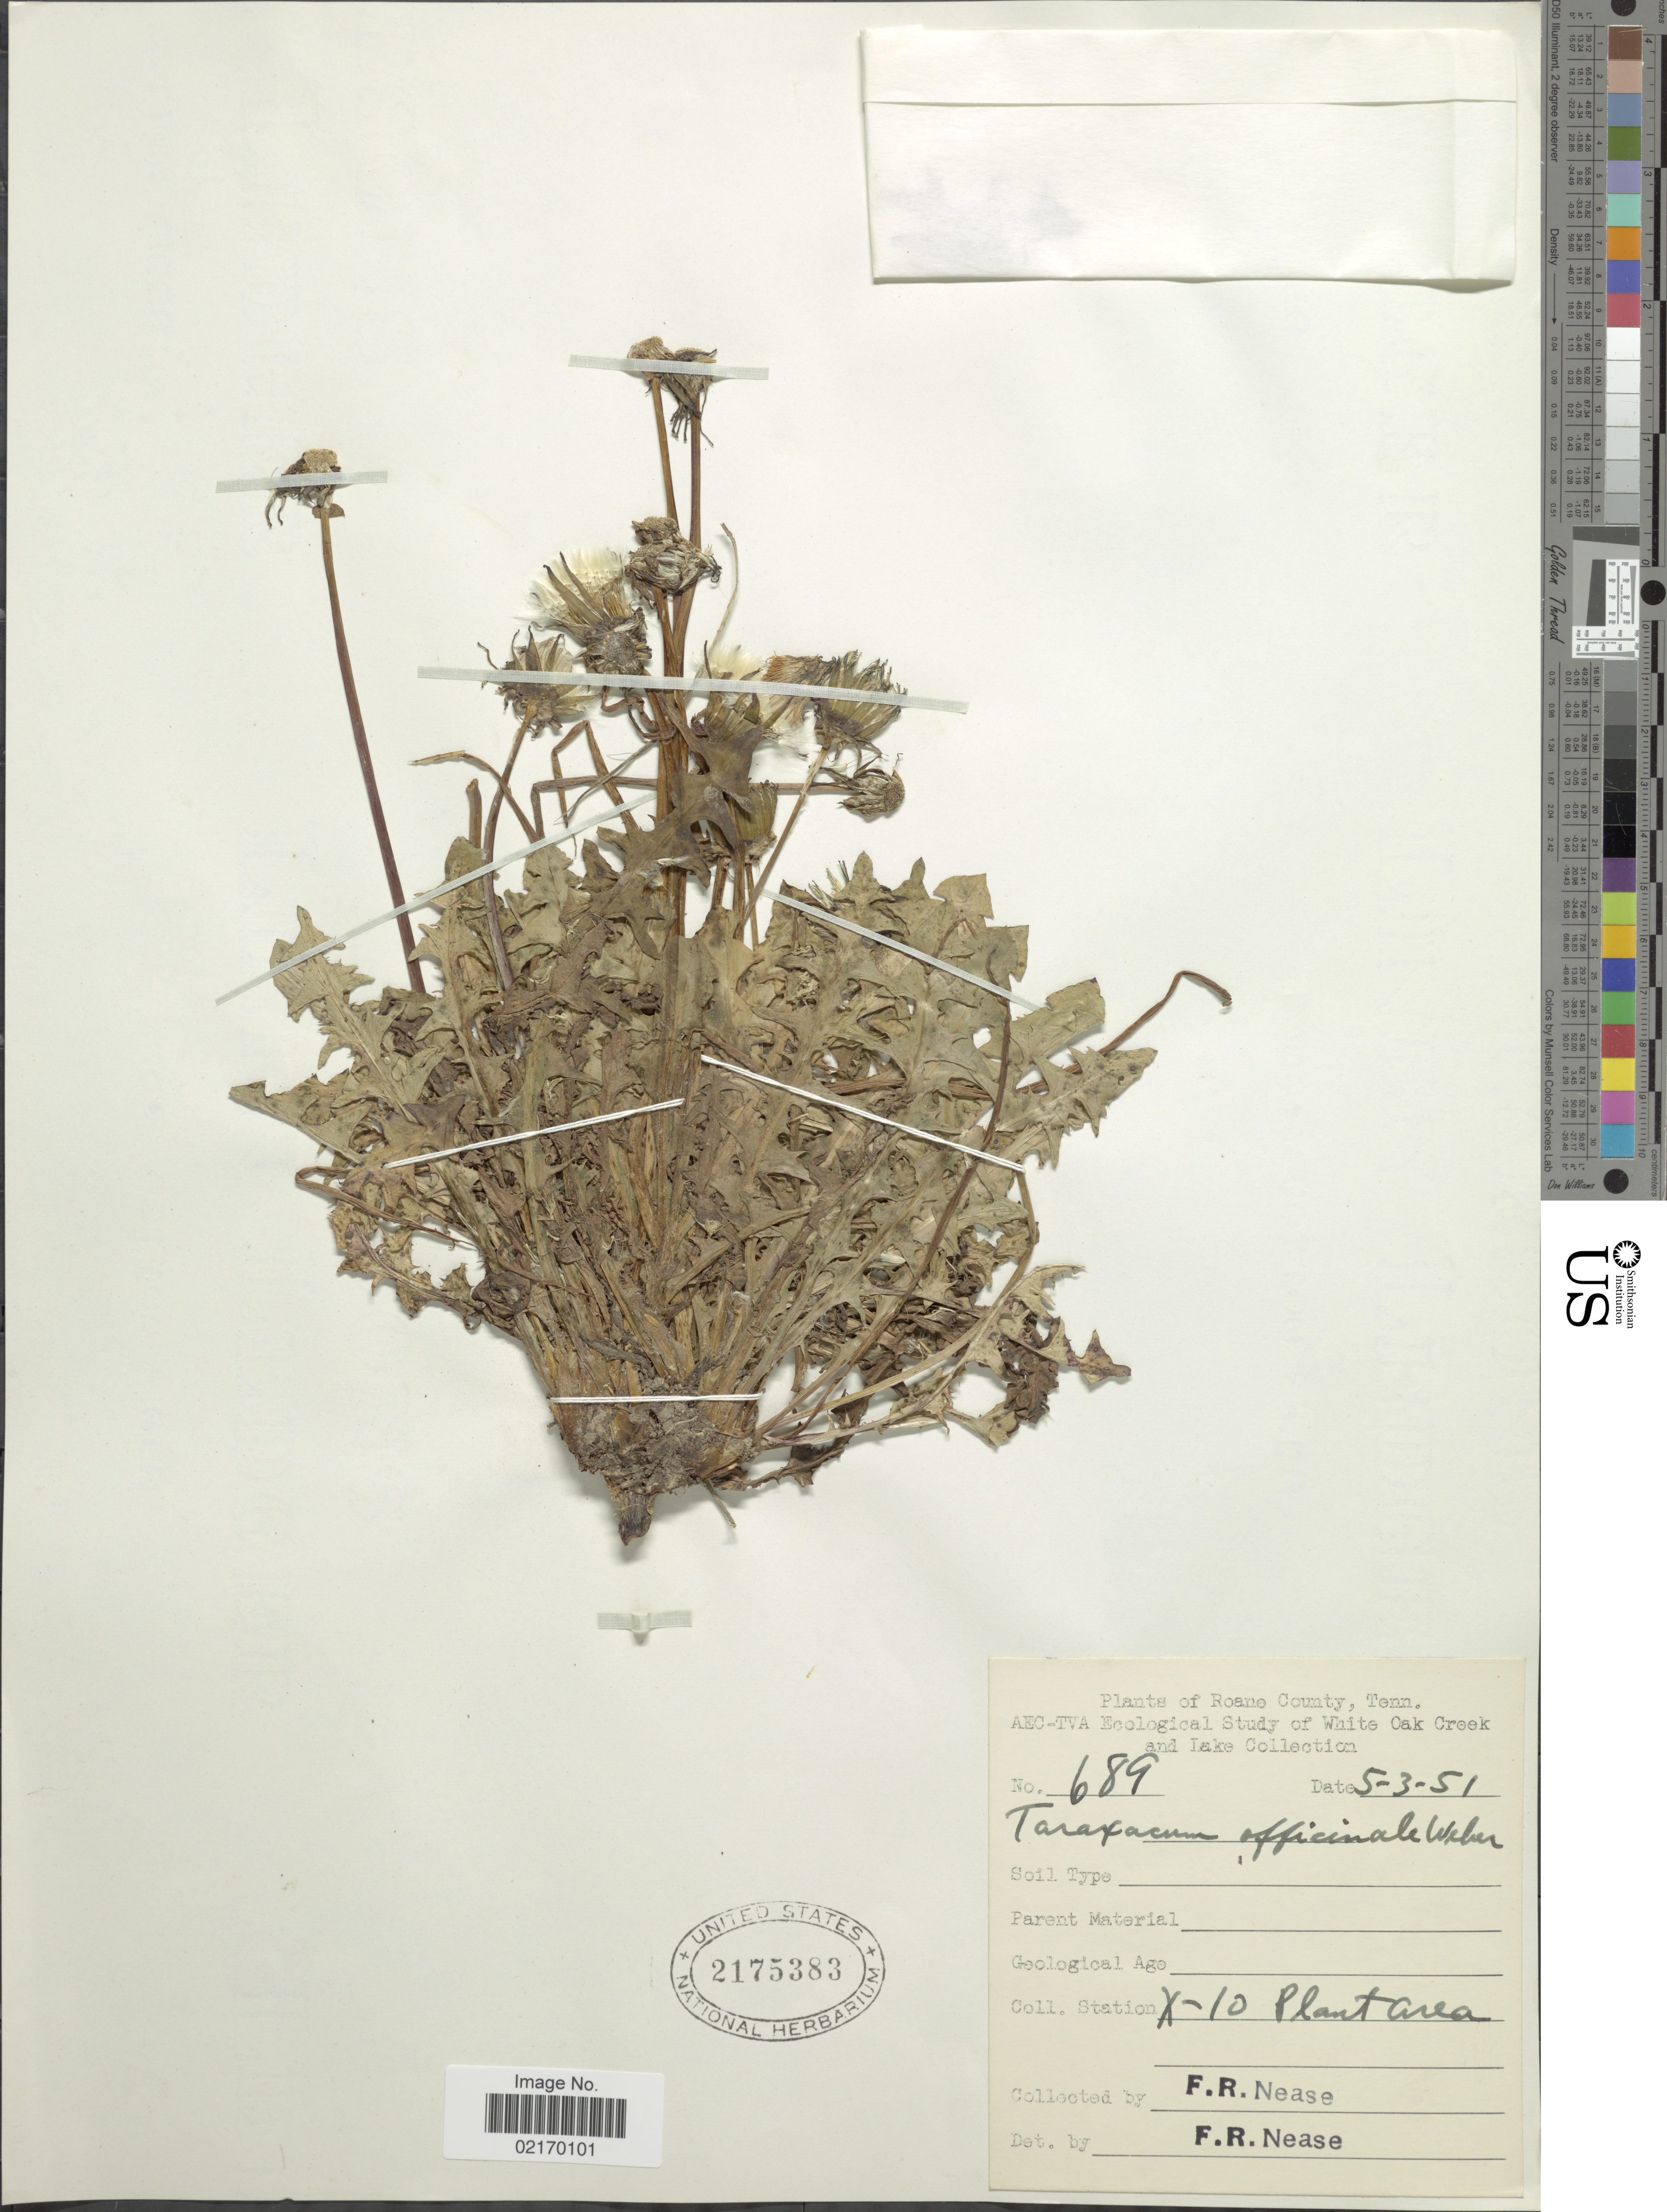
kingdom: Plantae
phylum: Tracheophyta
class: Magnoliopsida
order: Asterales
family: Asteraceae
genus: Taraxacum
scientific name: Taraxacum officinale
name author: G.H. Weber ex F.H. Wigg.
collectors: F. Nease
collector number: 689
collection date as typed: Transcribed d/m/y: 3/5/51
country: United States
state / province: Tennessee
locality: Roane County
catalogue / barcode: US 2175383